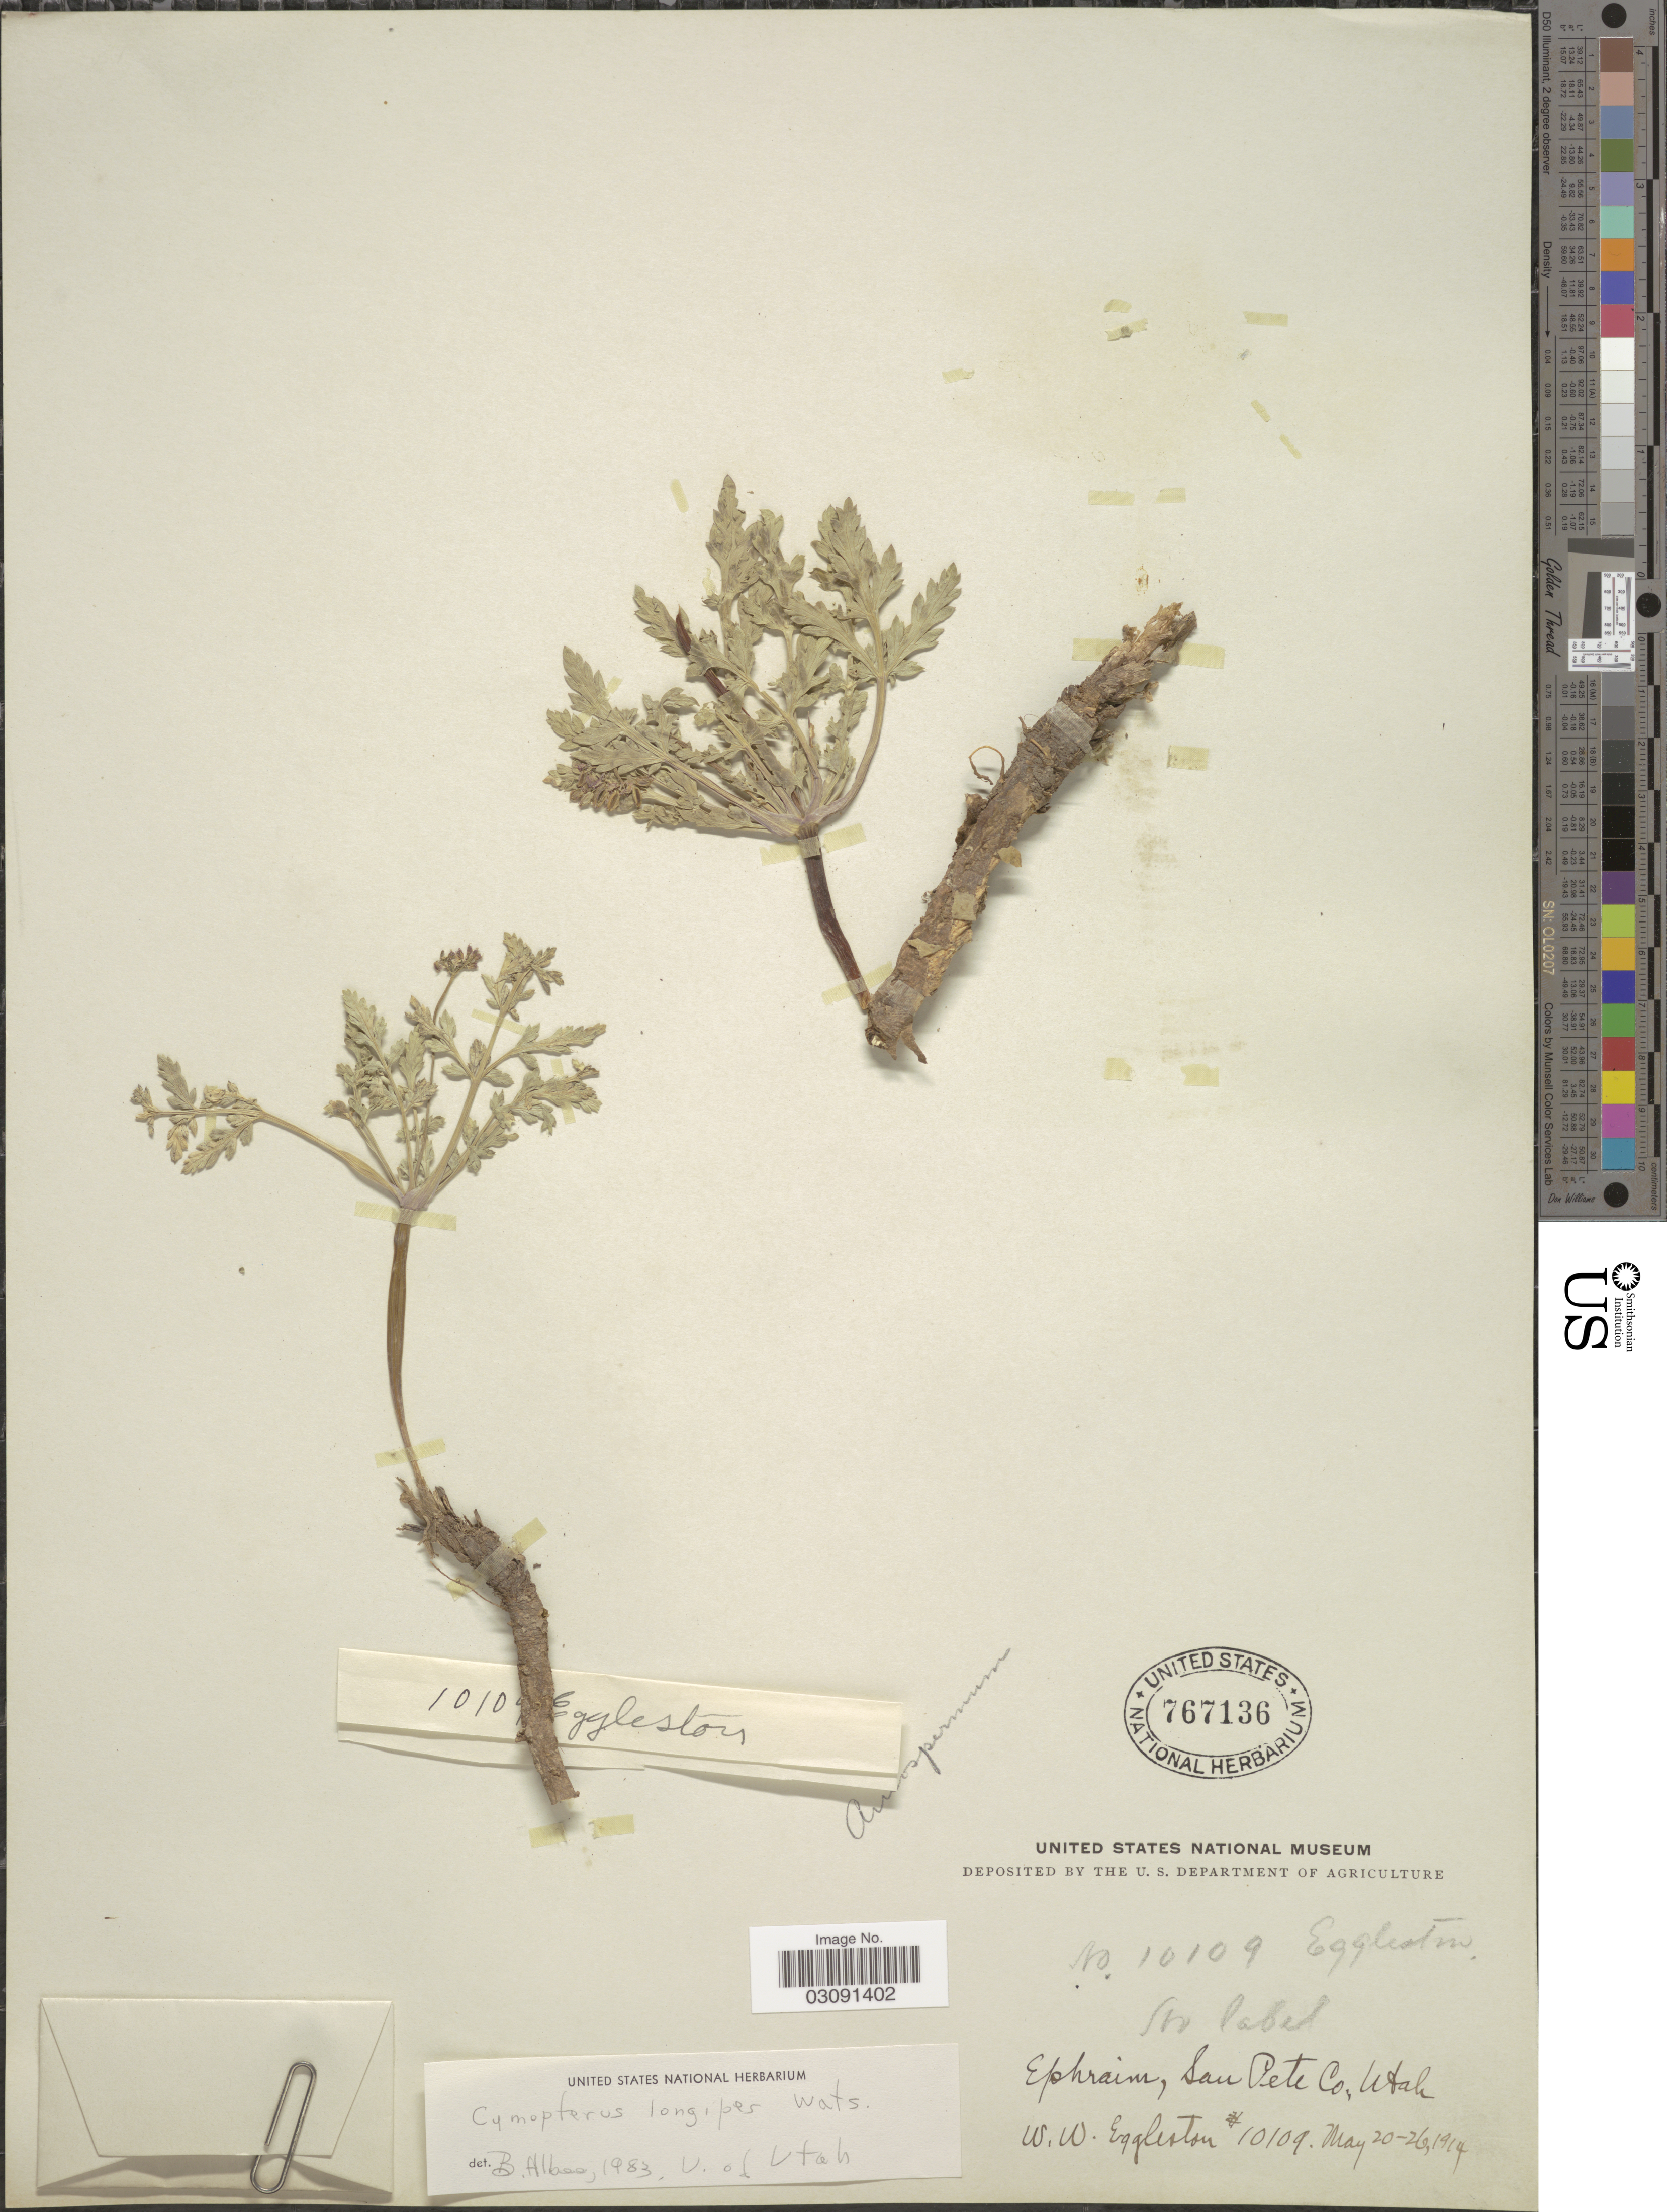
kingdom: Plantae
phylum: Tracheophyta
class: Magnoliopsida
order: Apiales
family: Apiaceae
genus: Cymopterus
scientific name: Cymopterus longipes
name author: S. Watson in C. King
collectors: W. W. Eggleston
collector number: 10109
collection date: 1914-05-20/1914-05-26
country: United States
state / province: Utah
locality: Ephraim, San Pete Co.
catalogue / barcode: US 767136